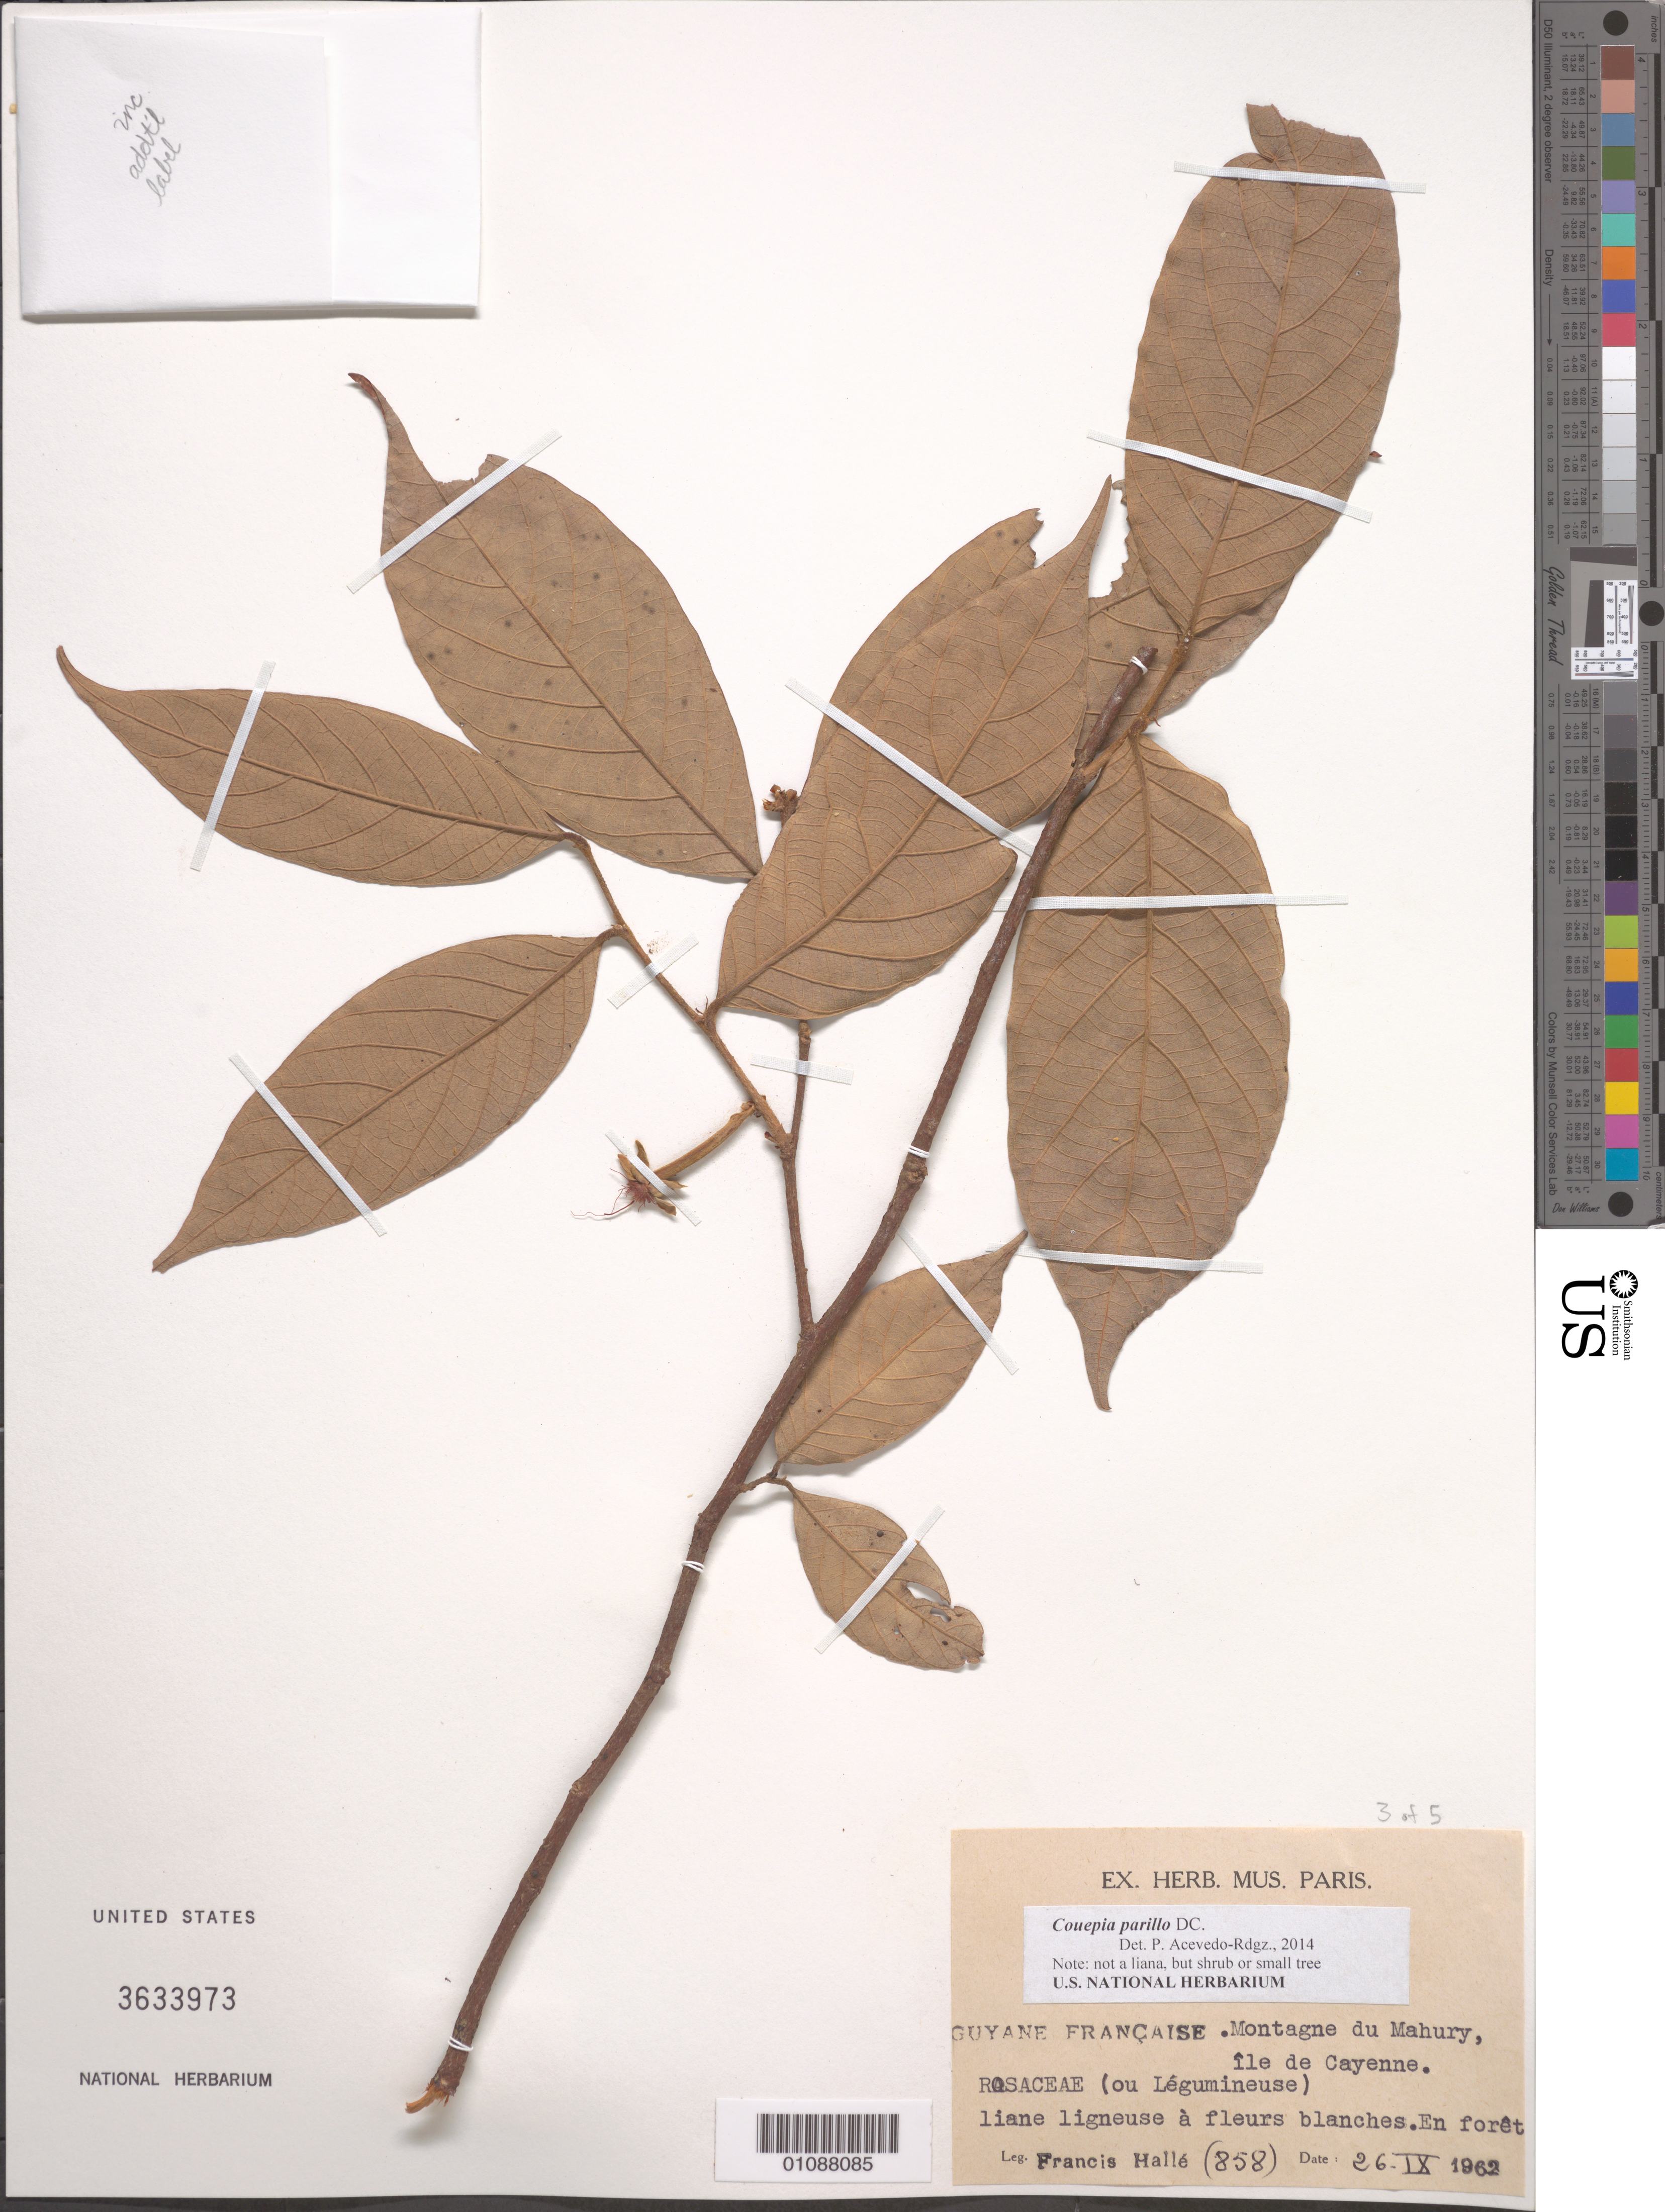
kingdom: Plantae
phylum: Tracheophyta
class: Magnoliopsida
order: Malpighiales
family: Chrysobalanaceae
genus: Gaulettia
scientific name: Gaulettia parillo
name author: (DC.) Sothers & Prance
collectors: F. Hallé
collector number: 858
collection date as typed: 26-Sep-62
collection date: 1962-09-26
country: French Guiana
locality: Montagne de Mahury, Ile du Cayenne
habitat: En foret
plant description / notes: Not a liana, but shrub or small tree - P. Acevedo-Rdgz., 2014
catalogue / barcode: US 3633973